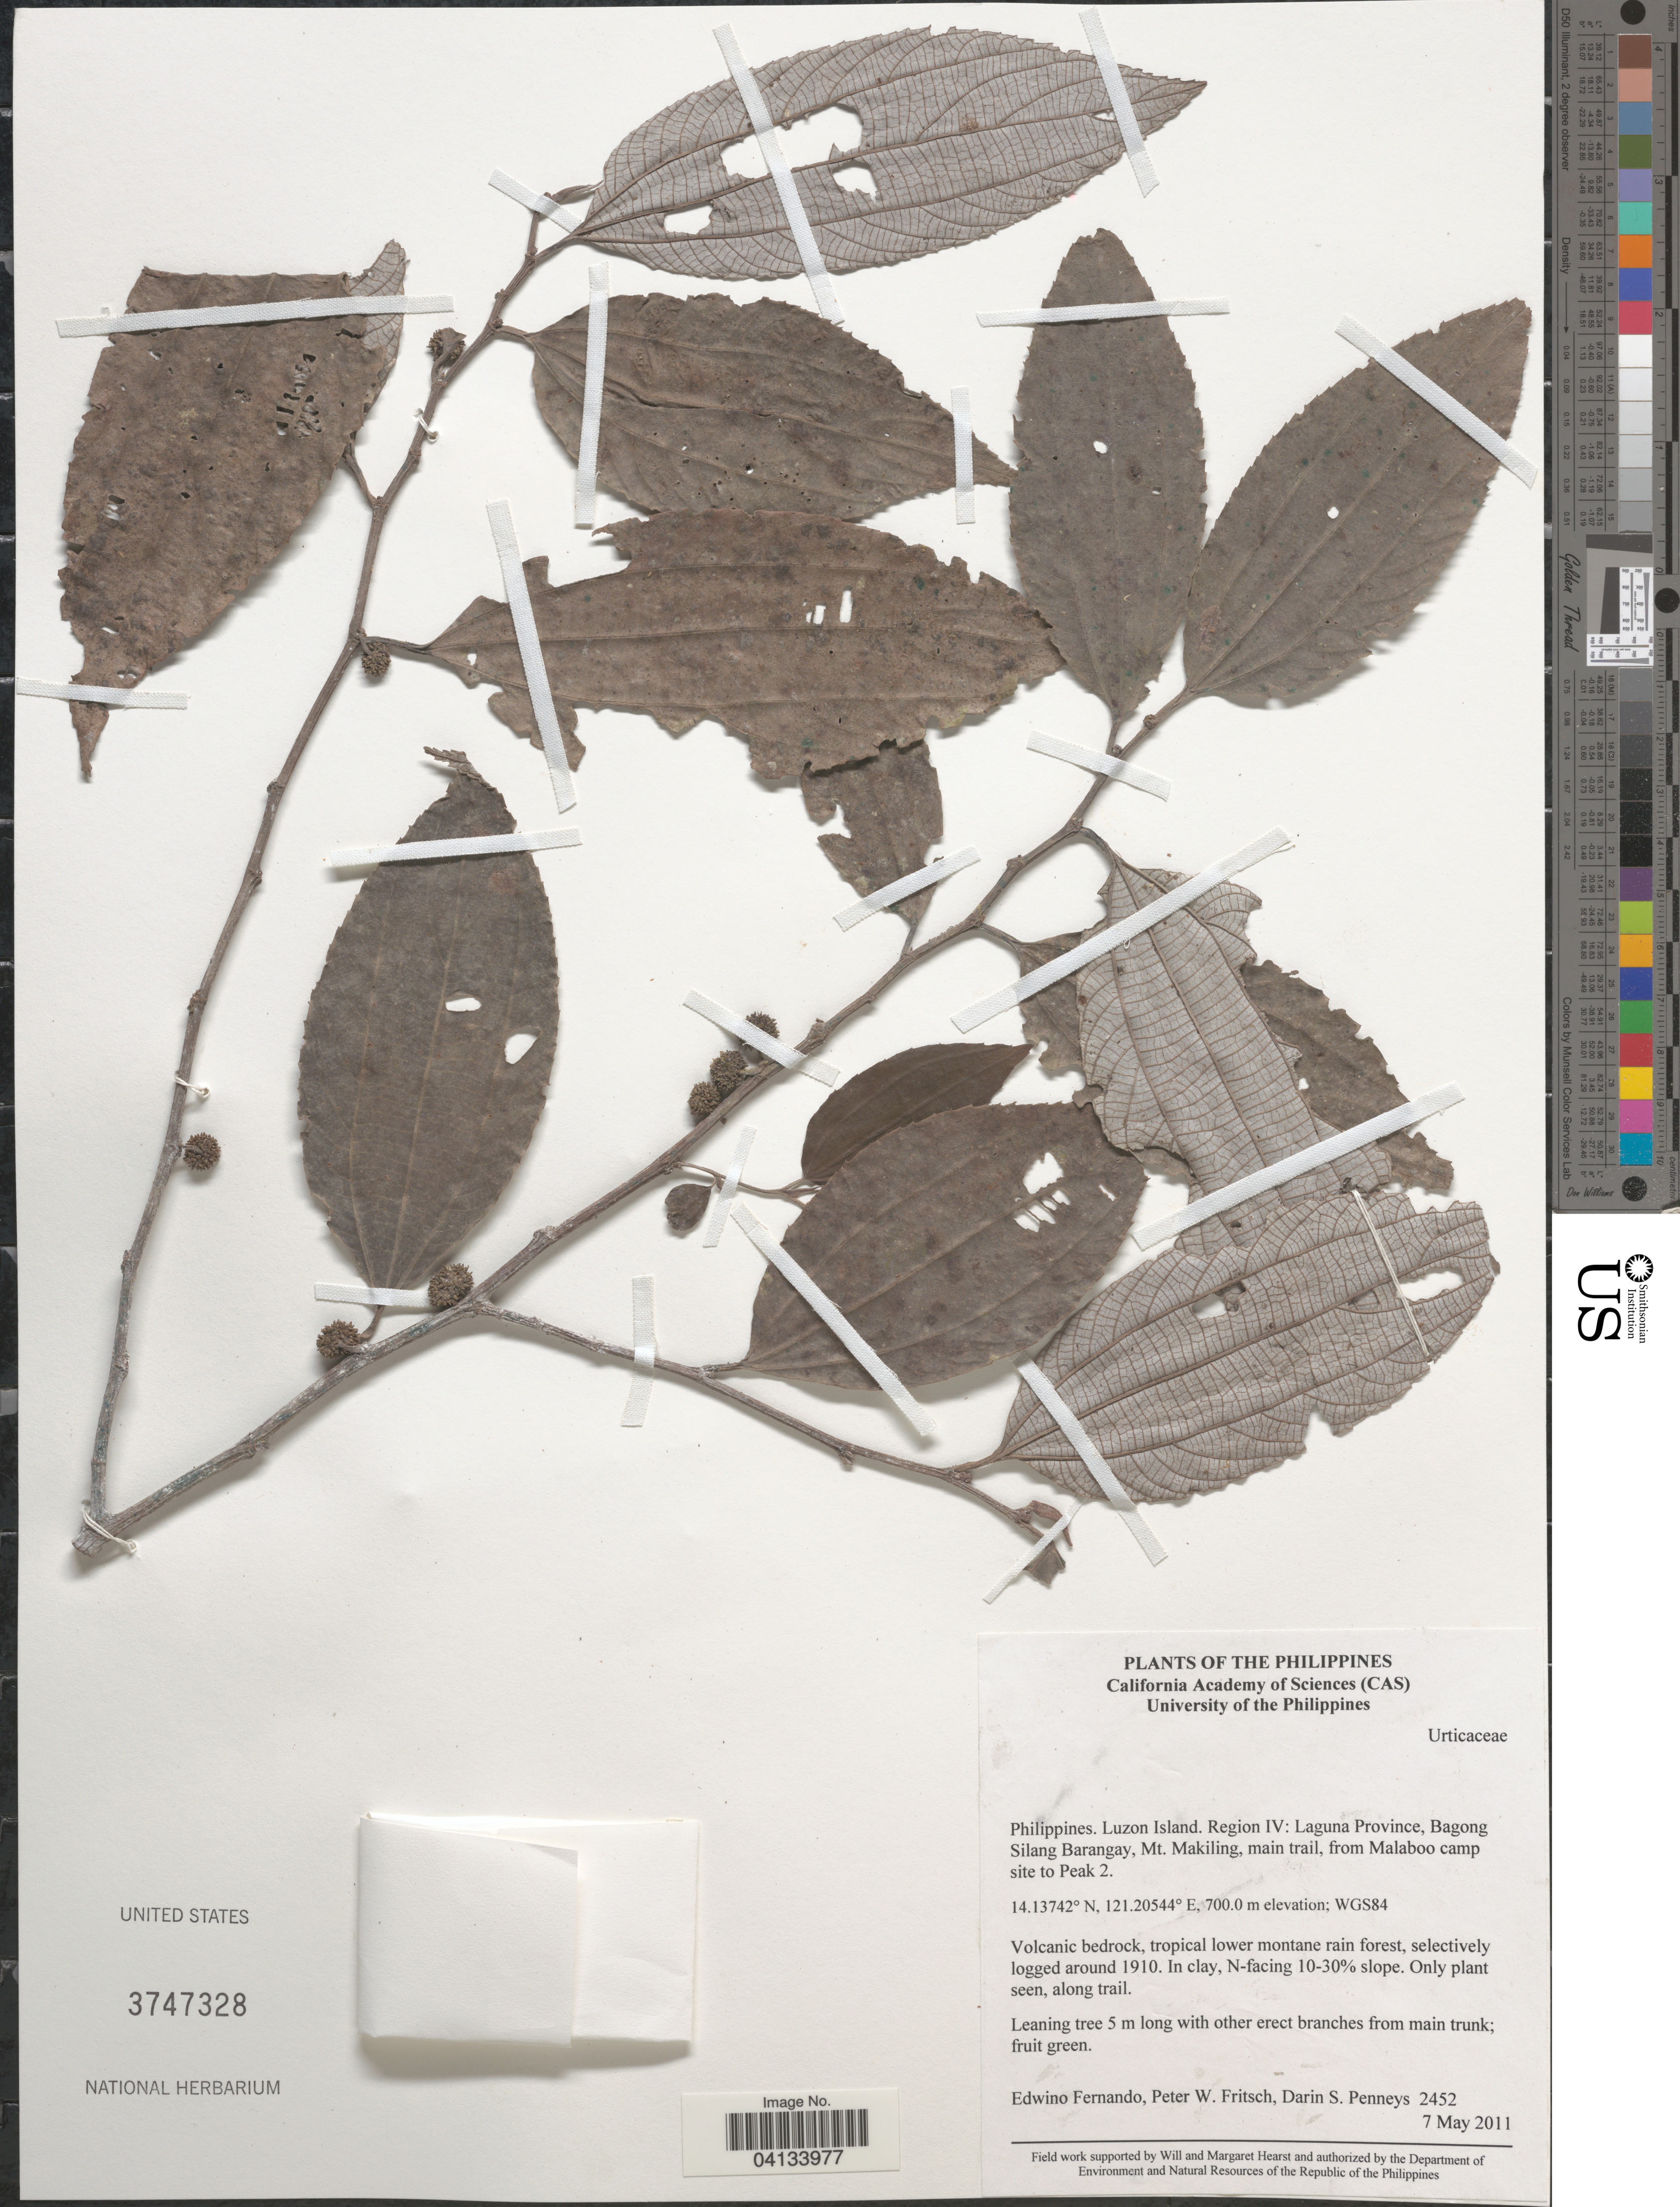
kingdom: Plantae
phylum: Tracheophyta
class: Magnoliopsida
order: Rosales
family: Urticaceae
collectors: E. S. Fernando, P. W. Fritsch & D. S. Penneys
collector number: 2452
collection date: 2011-05-07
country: Philippines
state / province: Calabarzon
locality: Luzon Island. Region IV: Laguna Province, Bagong Silang Barangay, Mt. Makiling, main trail, from Malaboo camp site to Peak 2. WGS84. N-facing 10-30% slope.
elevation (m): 700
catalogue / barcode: US 3747328